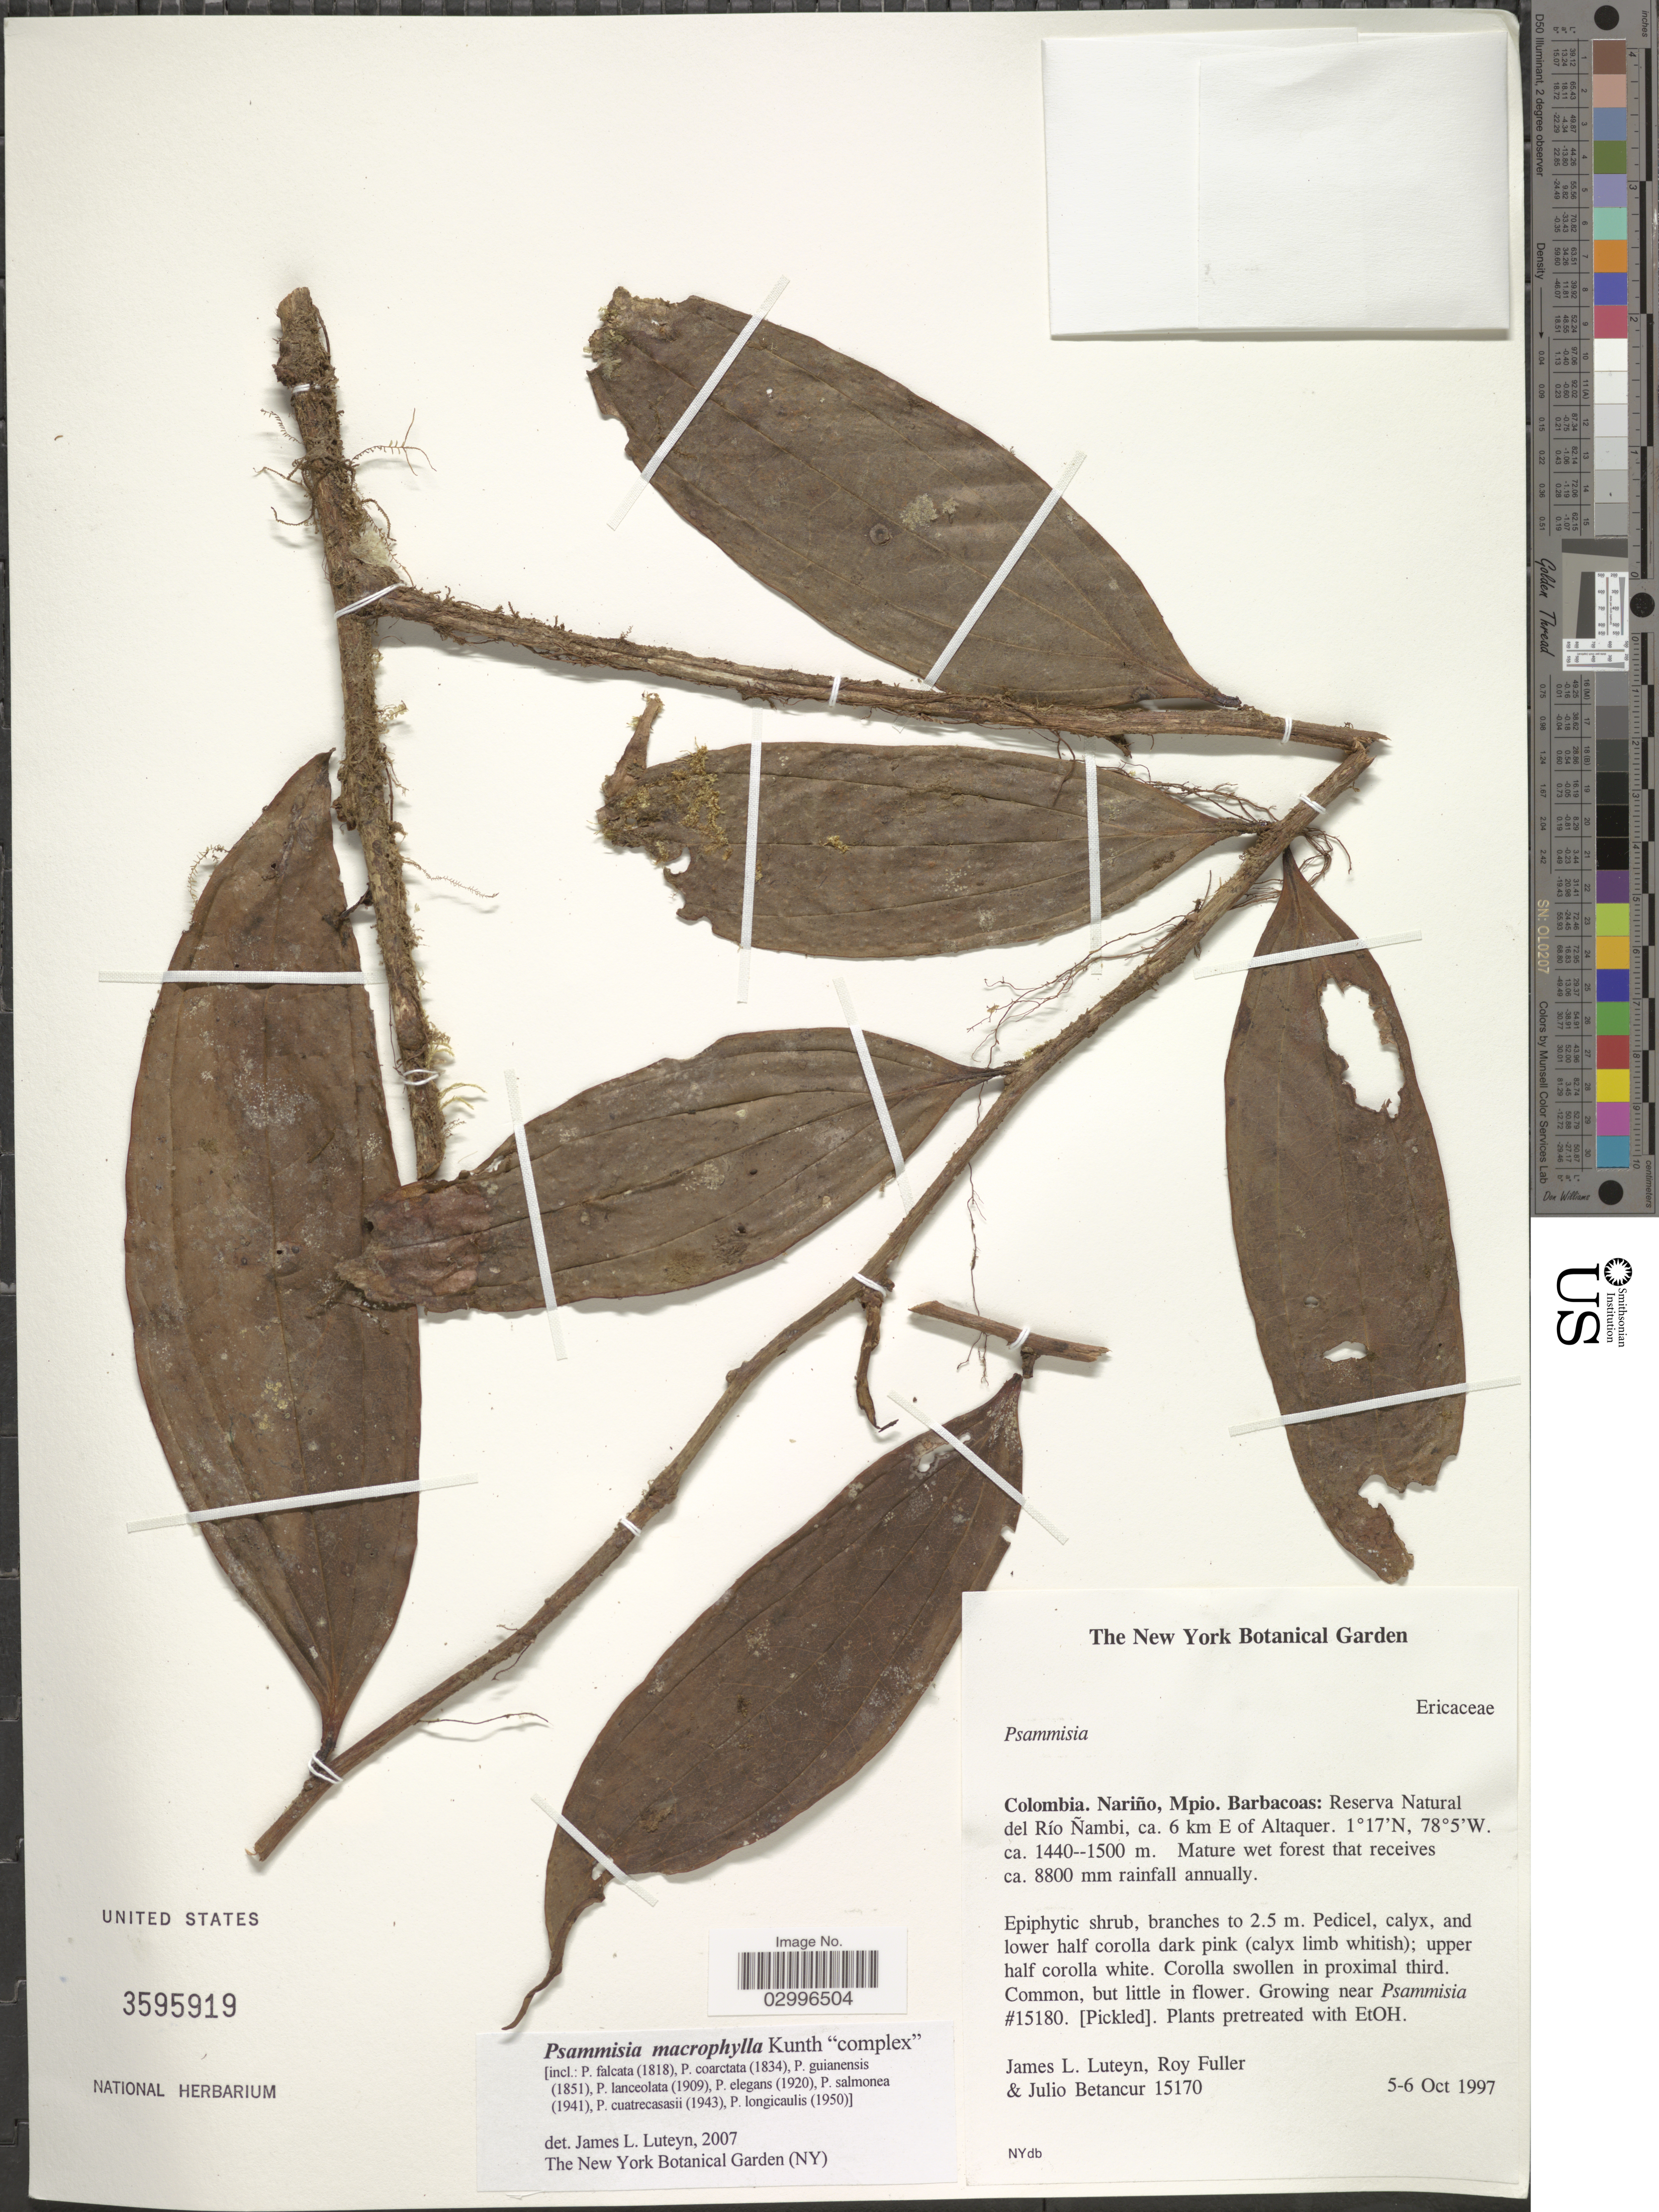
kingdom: Plantae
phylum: Tracheophyta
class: Magnoliopsida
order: Ericales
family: Ericaceae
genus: Psammisia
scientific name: Psammisia macrophylla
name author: (Kunth) Klotzsch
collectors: J. L. Luteyn, R. Fuller & J. Betancur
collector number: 15170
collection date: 1997-10-05/1997-10-06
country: Colombia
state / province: Nariño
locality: Mpio. Barbacoas: Reserva Natural del Río Nambi, ca. 6 km E of Altaquer.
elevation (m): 1440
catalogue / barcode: US 3595919